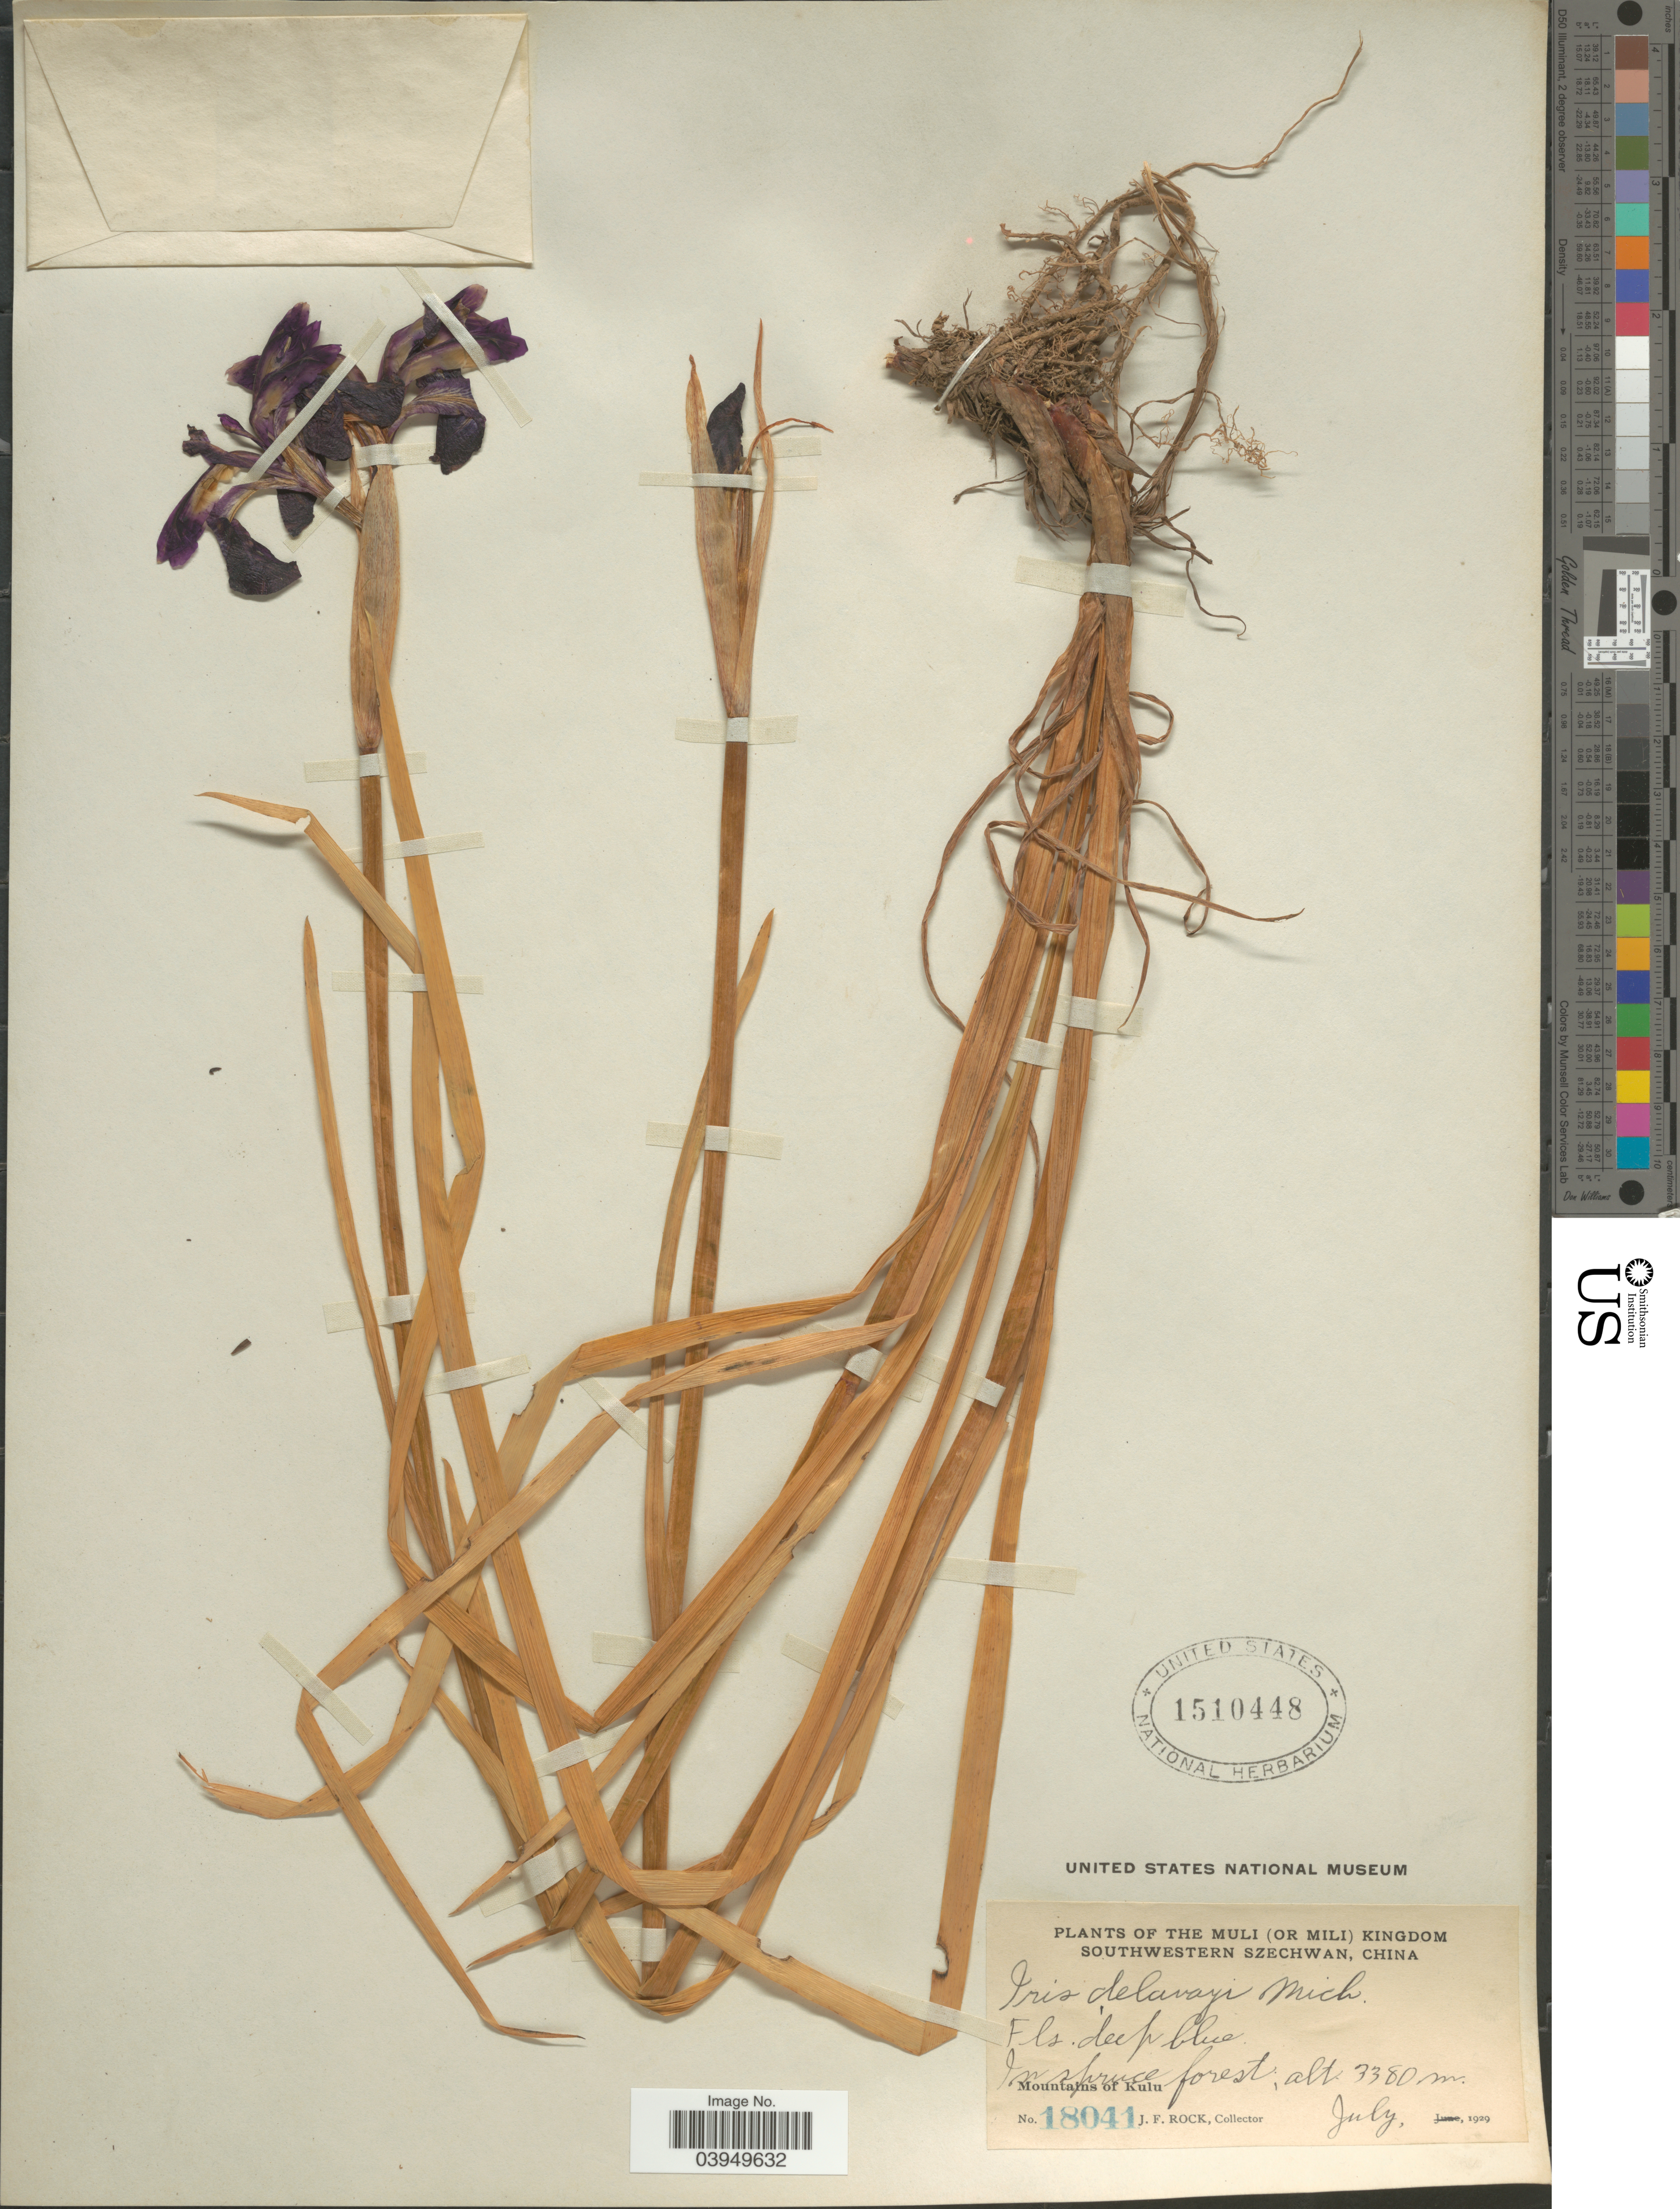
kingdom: Plantae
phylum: Tracheophyta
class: Liliopsida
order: Asparagales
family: Iridaceae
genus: Iris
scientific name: Iris delavayi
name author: Micheli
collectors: J. Rock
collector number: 18041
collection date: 1929-07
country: China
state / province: Sichuan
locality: The Muli (or Mili) Kingdom. Southwestern Szechwan. Mountains of Kulu.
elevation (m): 3380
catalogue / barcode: US 1510448